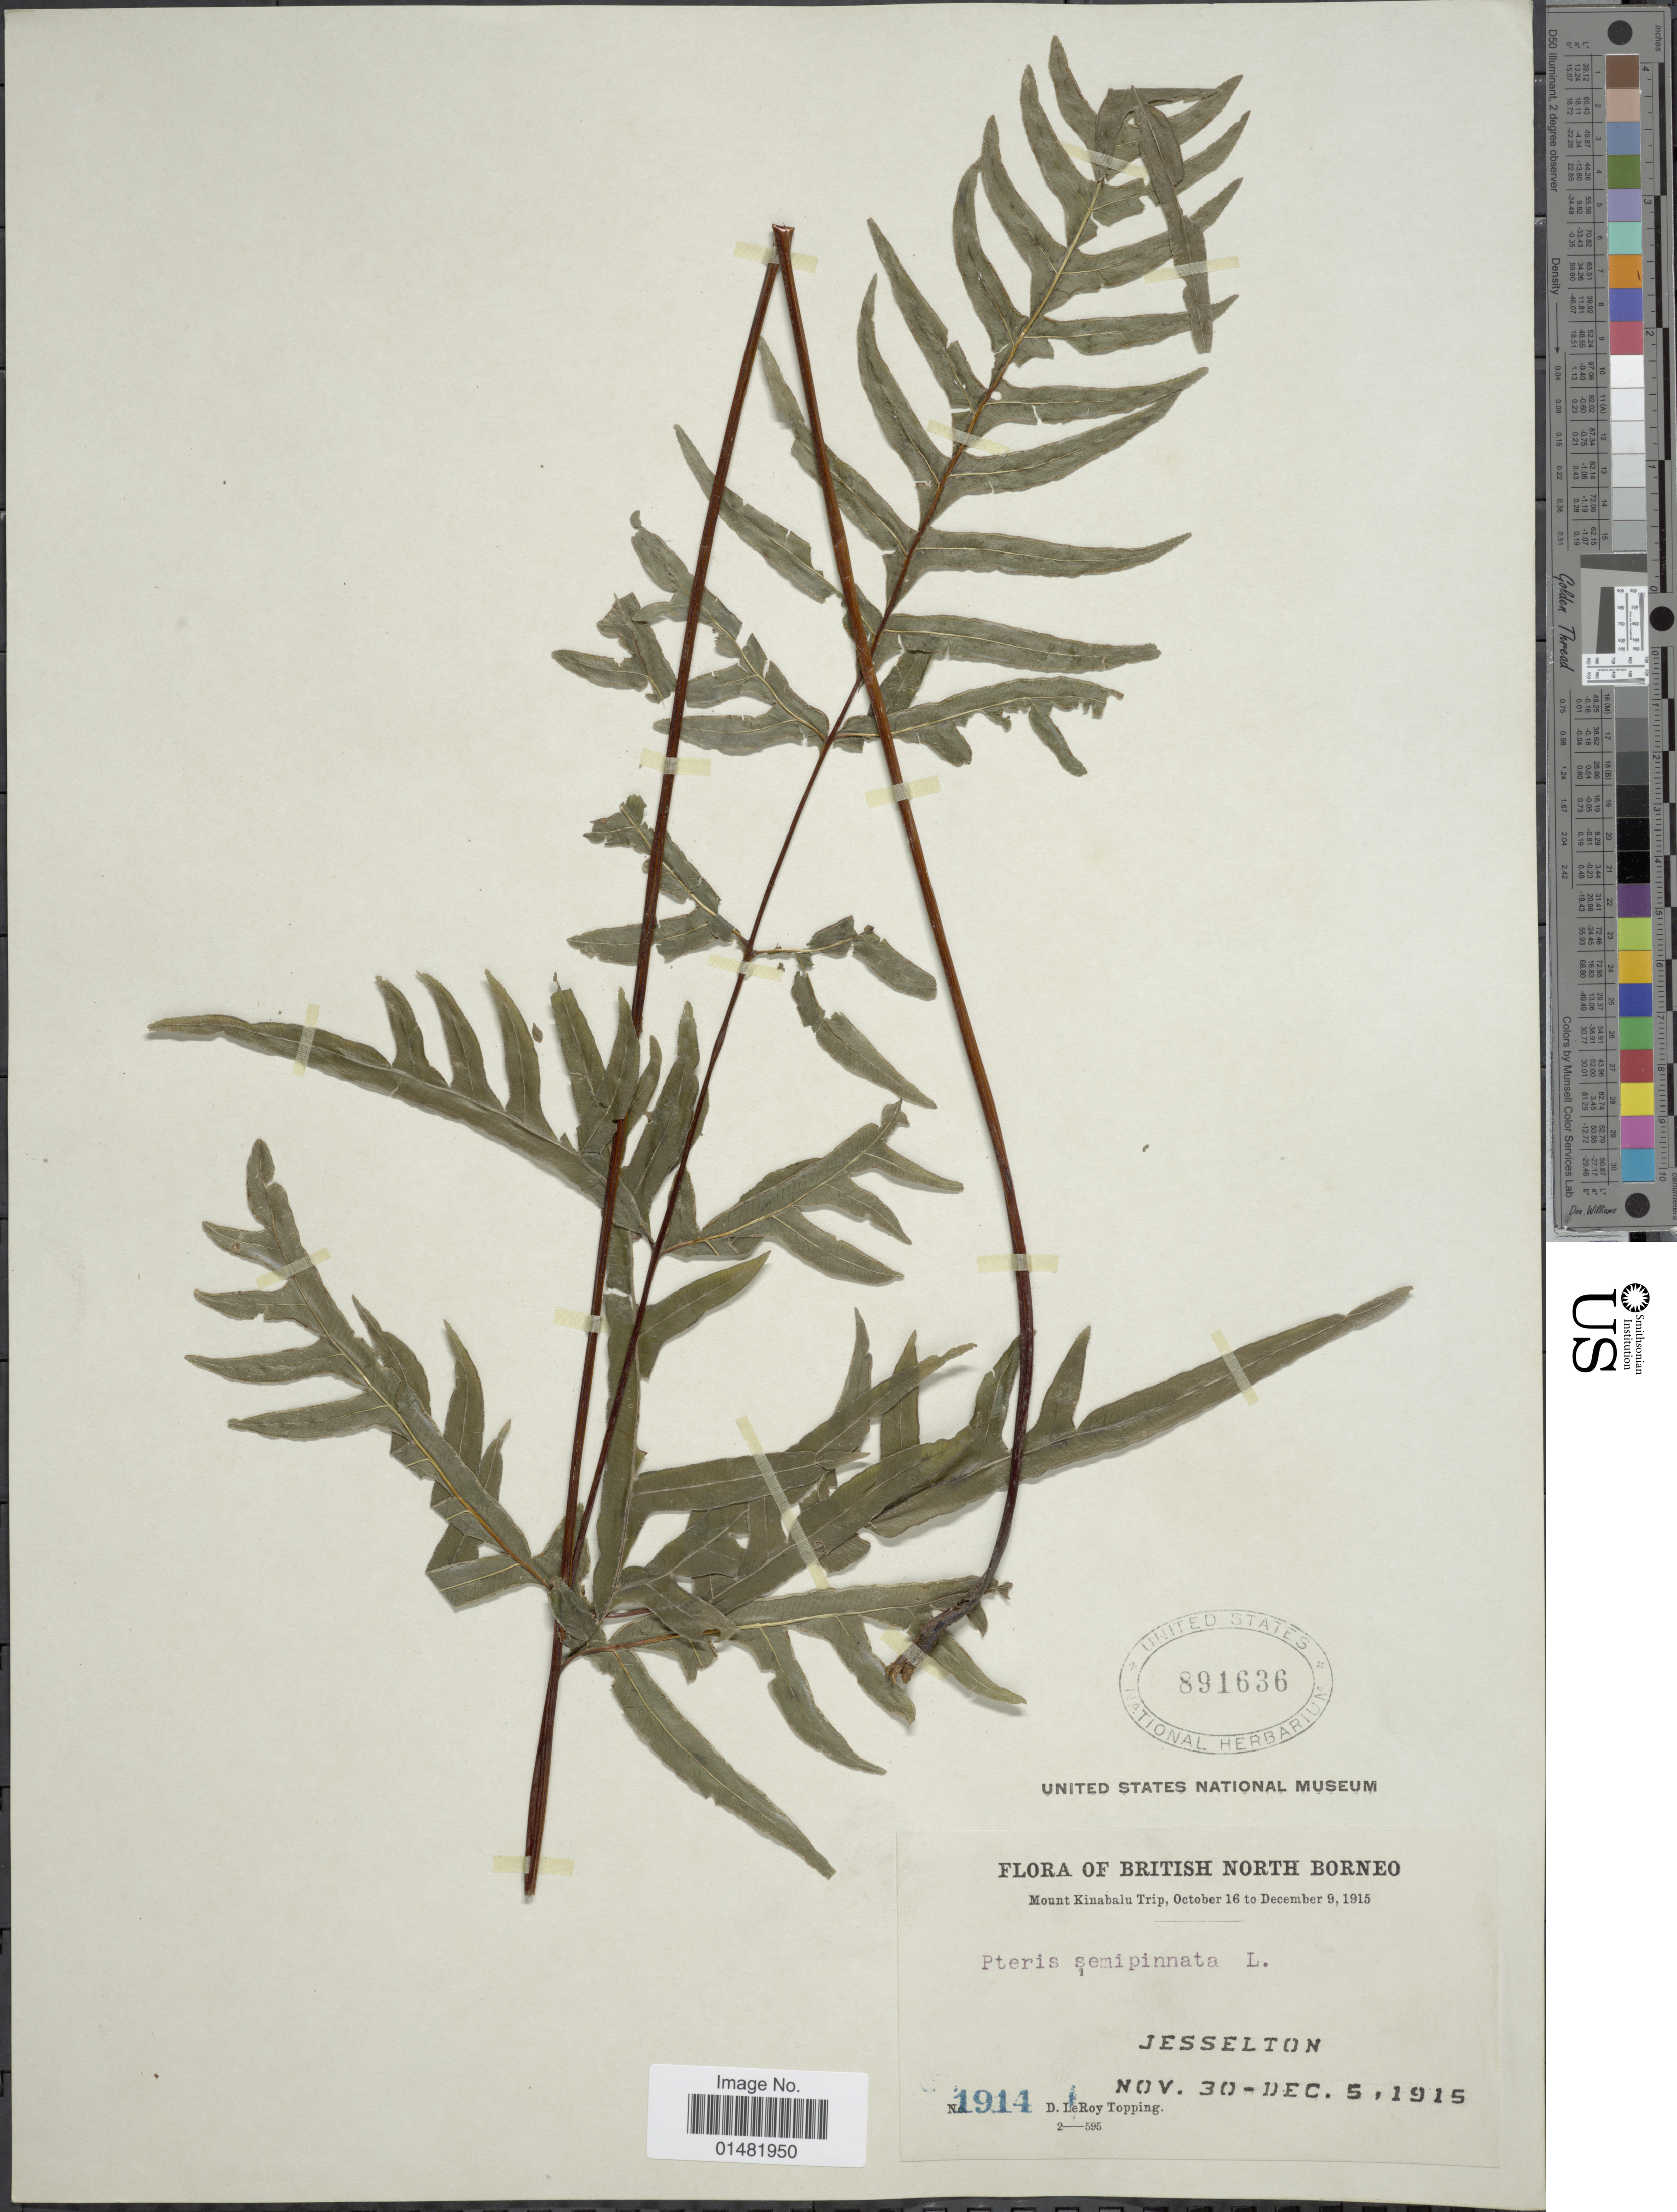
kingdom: Plantae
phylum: Tracheophyta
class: Polypodiopsida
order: Polypodiales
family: Pteridaceae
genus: Pteris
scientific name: Pteris semipinnata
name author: L.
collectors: D. L. Topping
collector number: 1914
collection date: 1915-11-30/1915-12-05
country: Malaysia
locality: British North Borneo, Jesselton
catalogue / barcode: US 891636